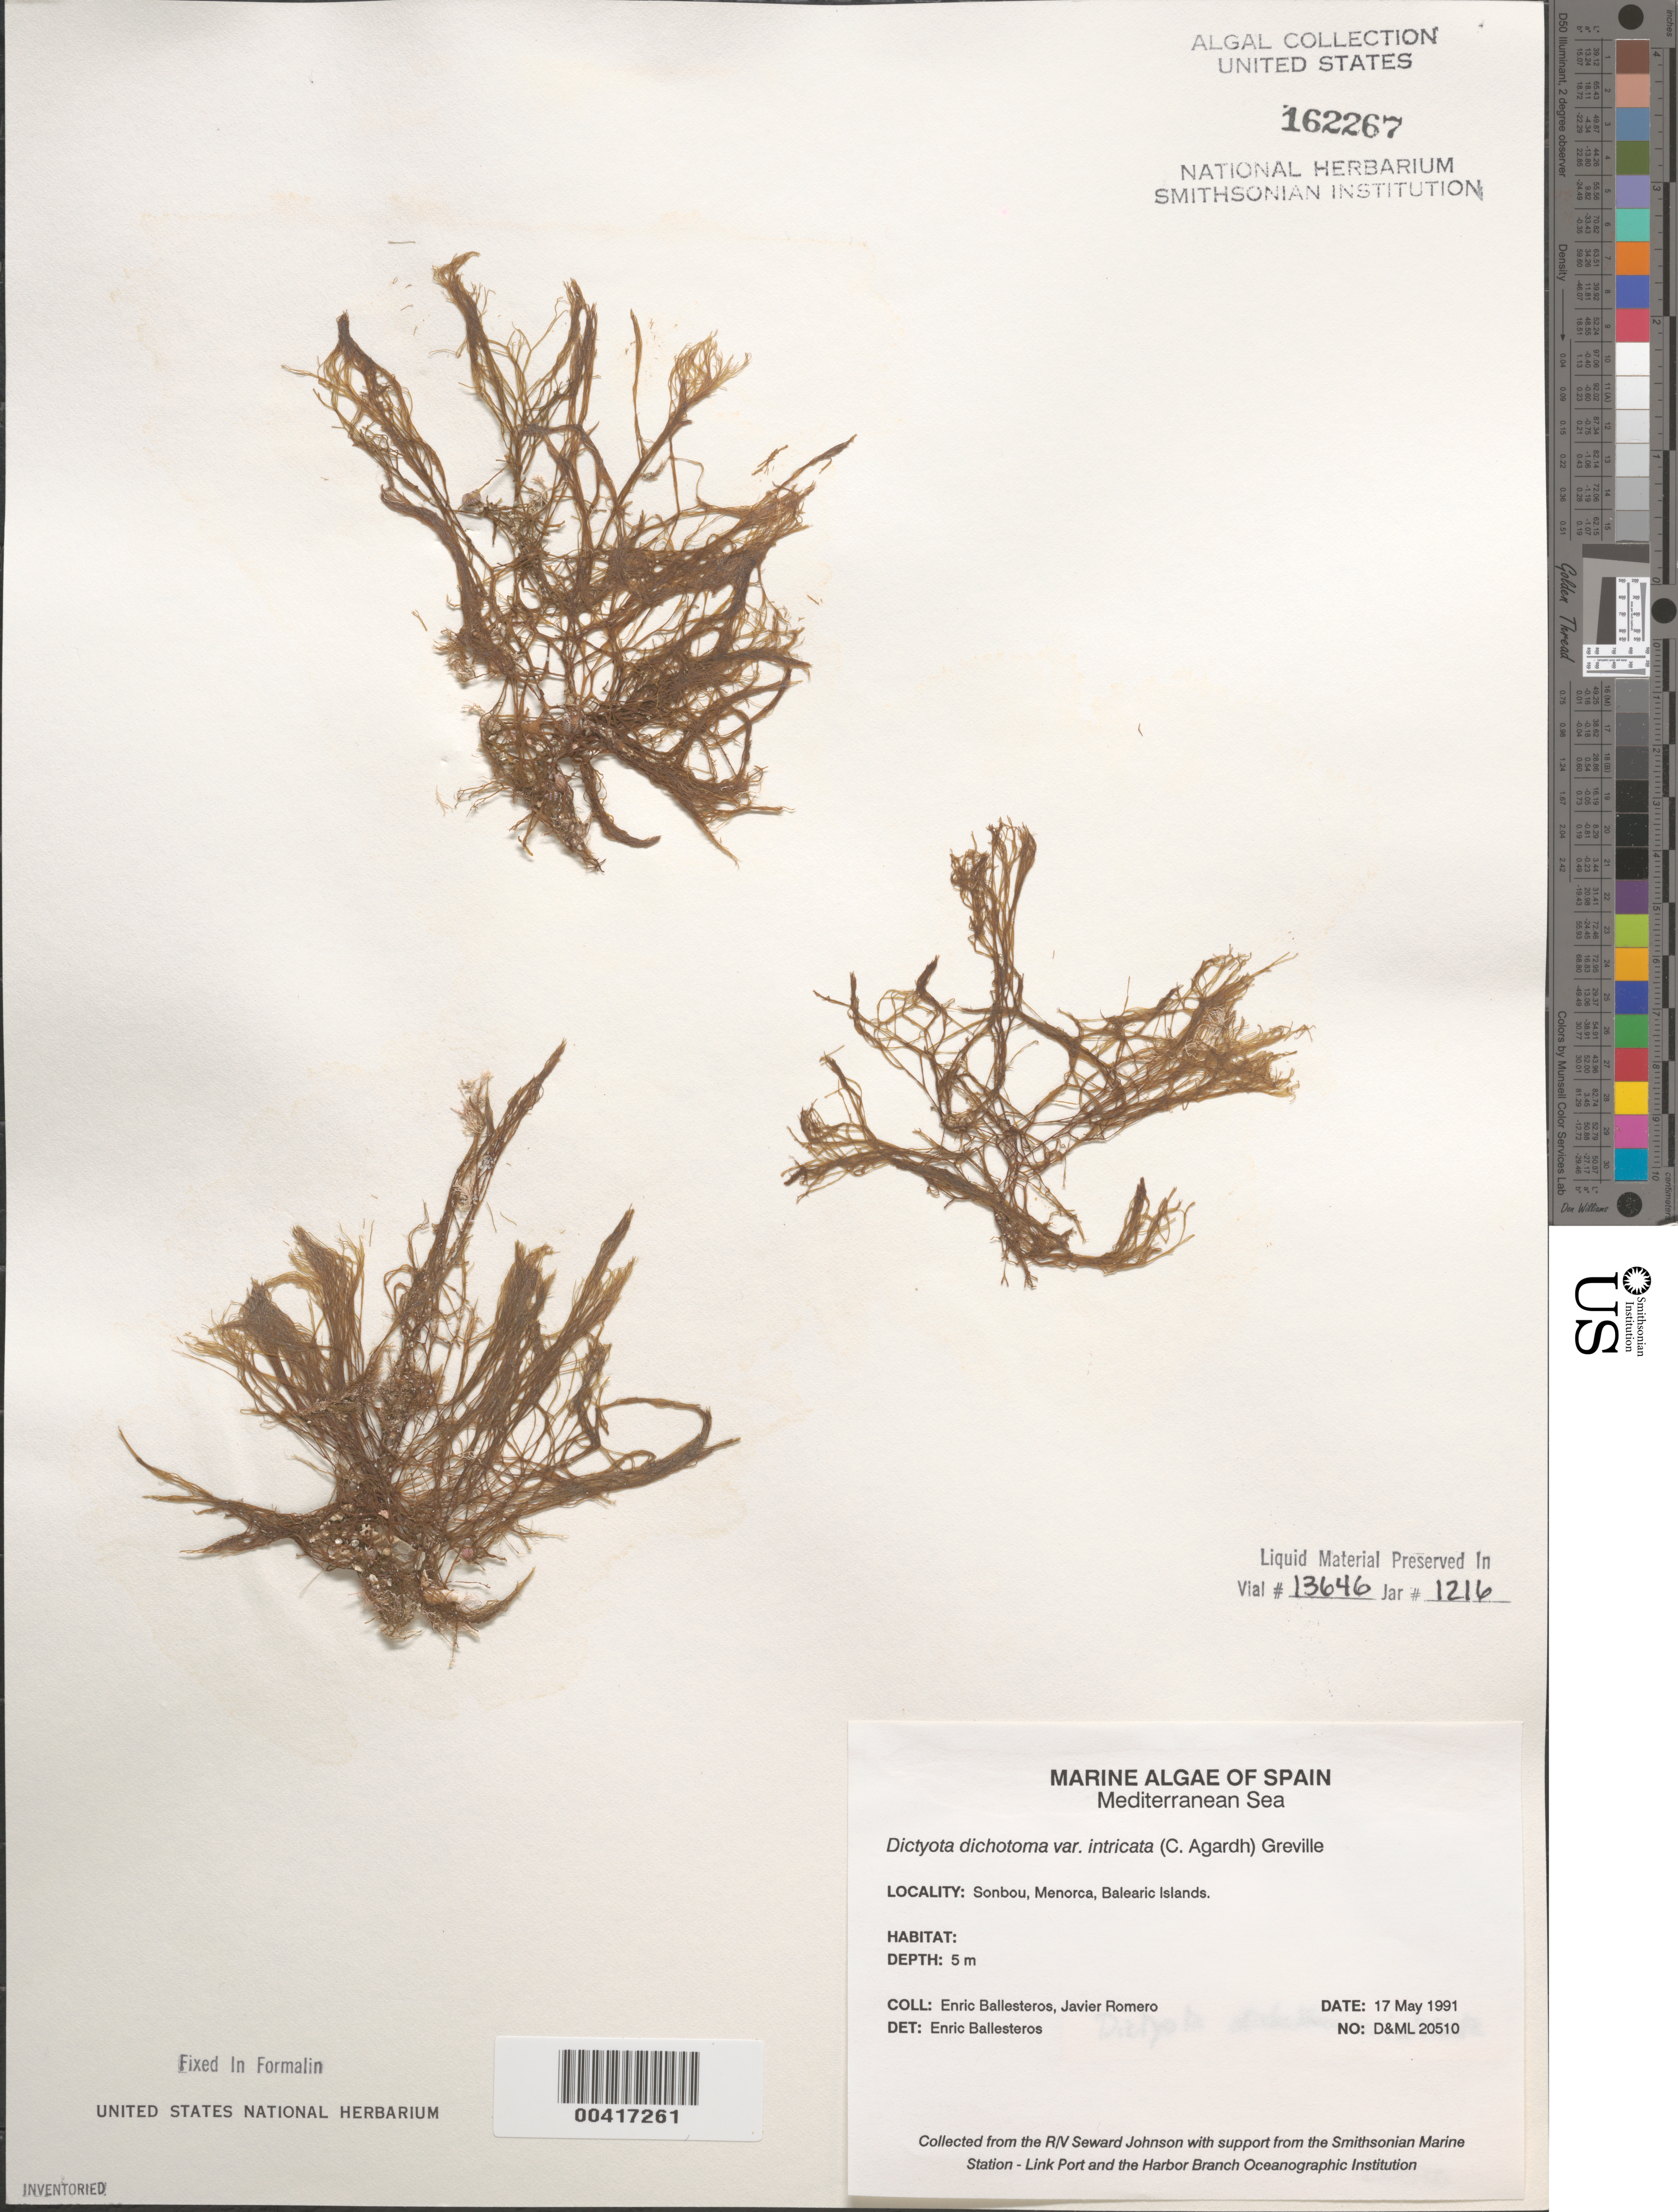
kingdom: Chromista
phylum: Ochrophyta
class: Phaeophyceae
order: Dictyotales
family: Dictyotaceae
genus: Dictyota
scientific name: Dictyota dichotoma var. intricata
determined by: Ballesteros, E.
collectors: E. Ballesteros & J. Romero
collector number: D&ML 20510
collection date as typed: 17 May 1991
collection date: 1991-05-17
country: Spain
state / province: Islas Baleares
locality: Sonbou, menorca, balearic islands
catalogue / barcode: US 162267